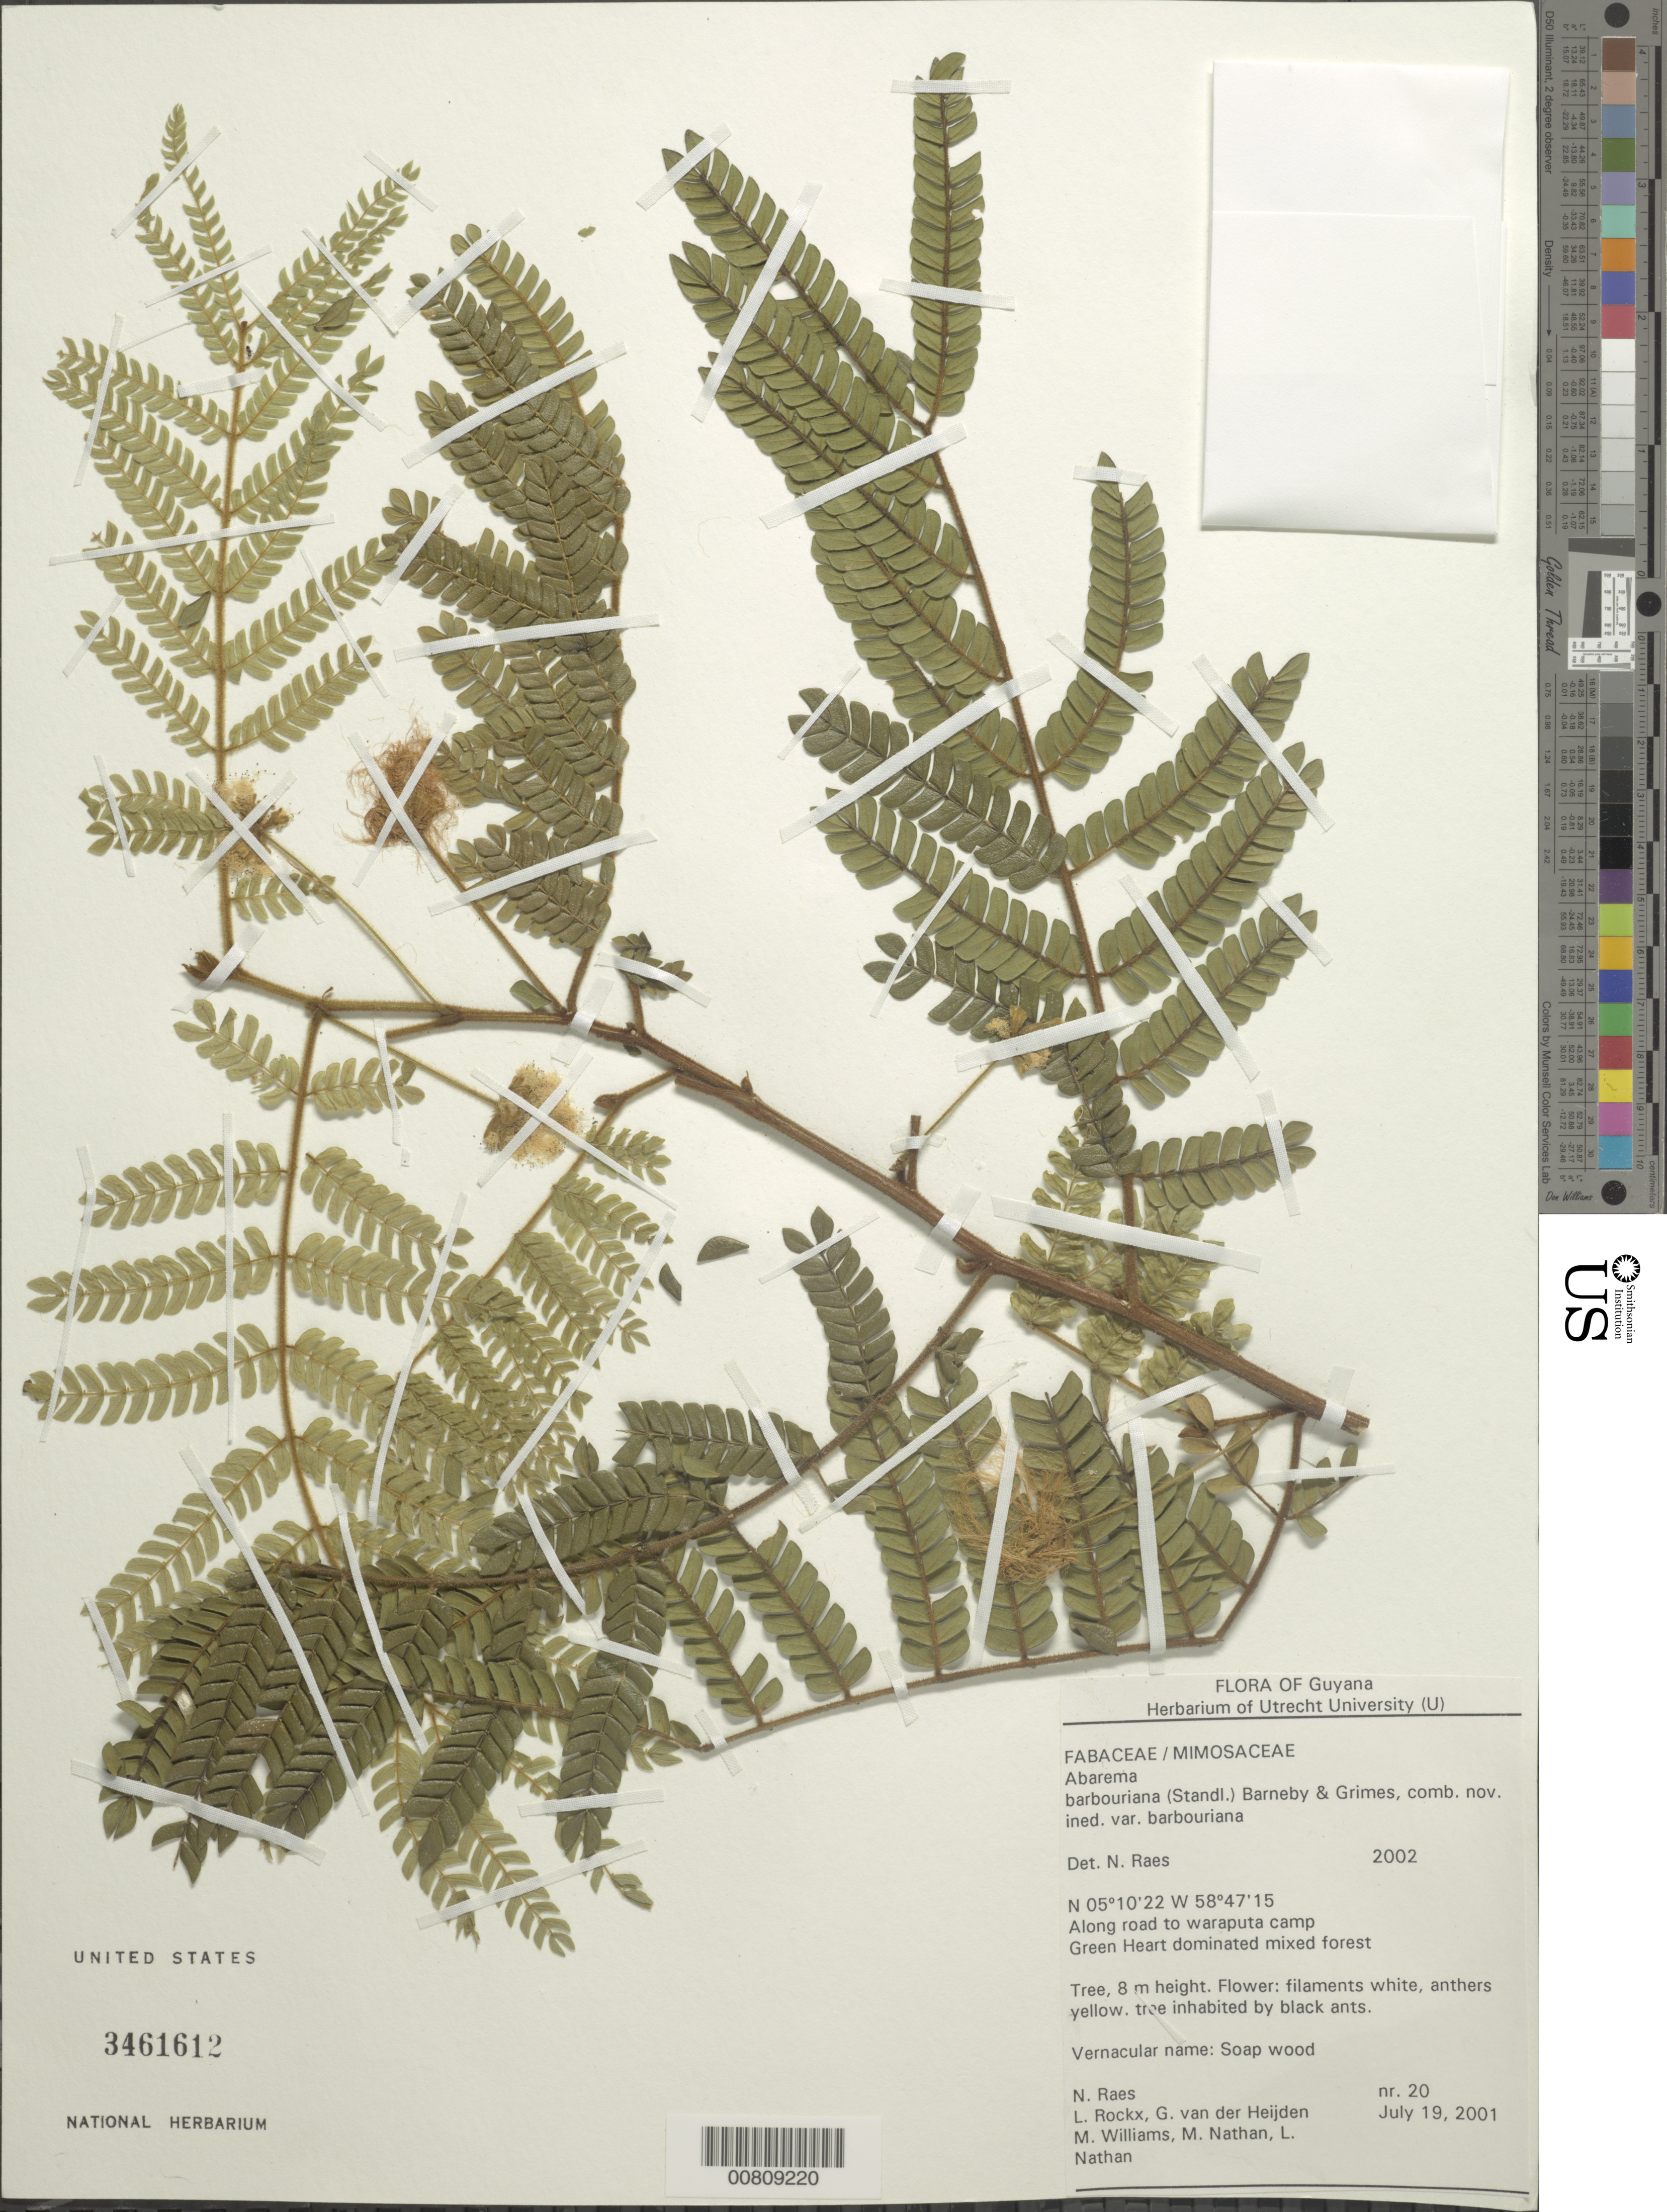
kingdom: Plantae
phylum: Tracheophyta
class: Magnoliopsida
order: Fabales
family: Fabaceae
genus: Abarema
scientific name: Abarema barbouriana var. barbouriana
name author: (Standl.) Barneby & J.W. Grimes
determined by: Raes, N.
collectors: N. Raes, L. Rockx, G. van der Heijden, M. Williams, M. Nathan & L. Nathan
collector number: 20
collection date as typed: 19-Jul-01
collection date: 2001-07-19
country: Guyana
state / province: U. Demerara-Berbice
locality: Waraputa Camp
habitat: Greenheart dominated mixed forest; along road to camp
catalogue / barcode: US 3461612